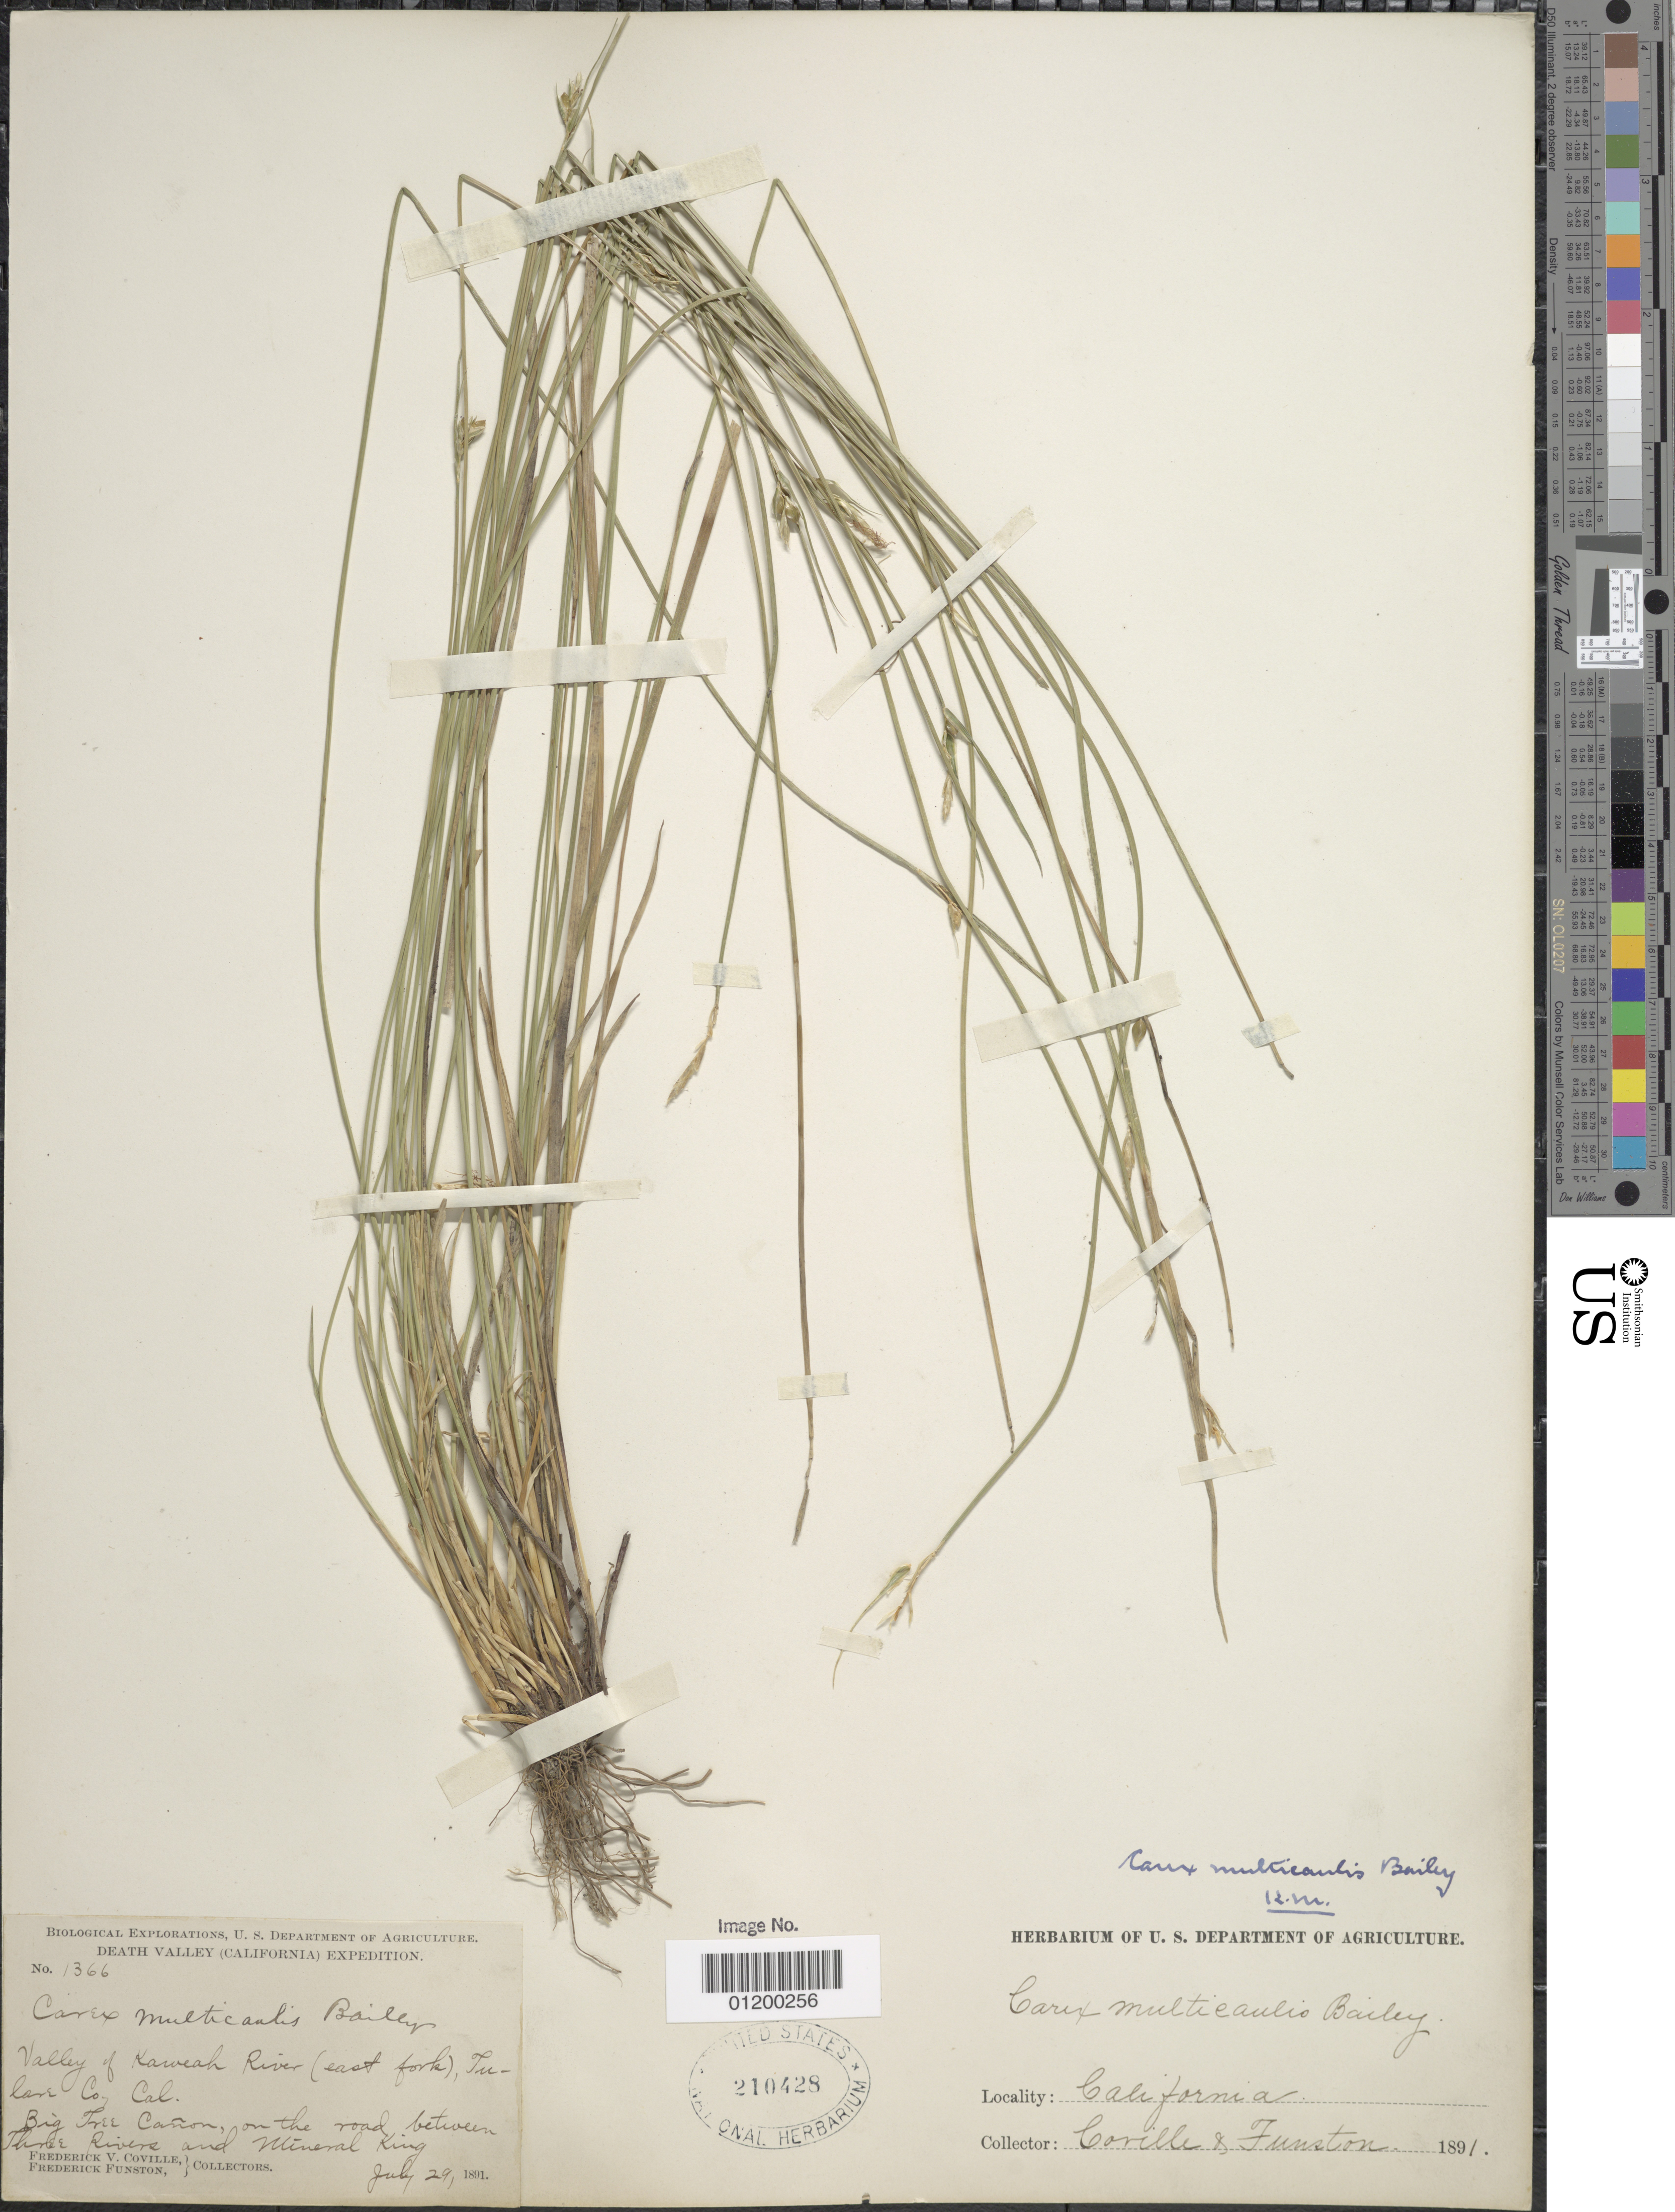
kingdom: Plantae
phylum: Tracheophyta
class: Liliopsida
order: Poales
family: Cyperaceae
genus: Carex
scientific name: Carex multicaulis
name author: L.H. Bailey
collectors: F. V. Coville & F. Funston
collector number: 1366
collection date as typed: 29 Jul 1891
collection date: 1891-07-29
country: United States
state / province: California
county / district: Tulare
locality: Valley of Kaweah River, Big Tree Canyon, on the road from Three Rivers to mineral king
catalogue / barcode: US 210428